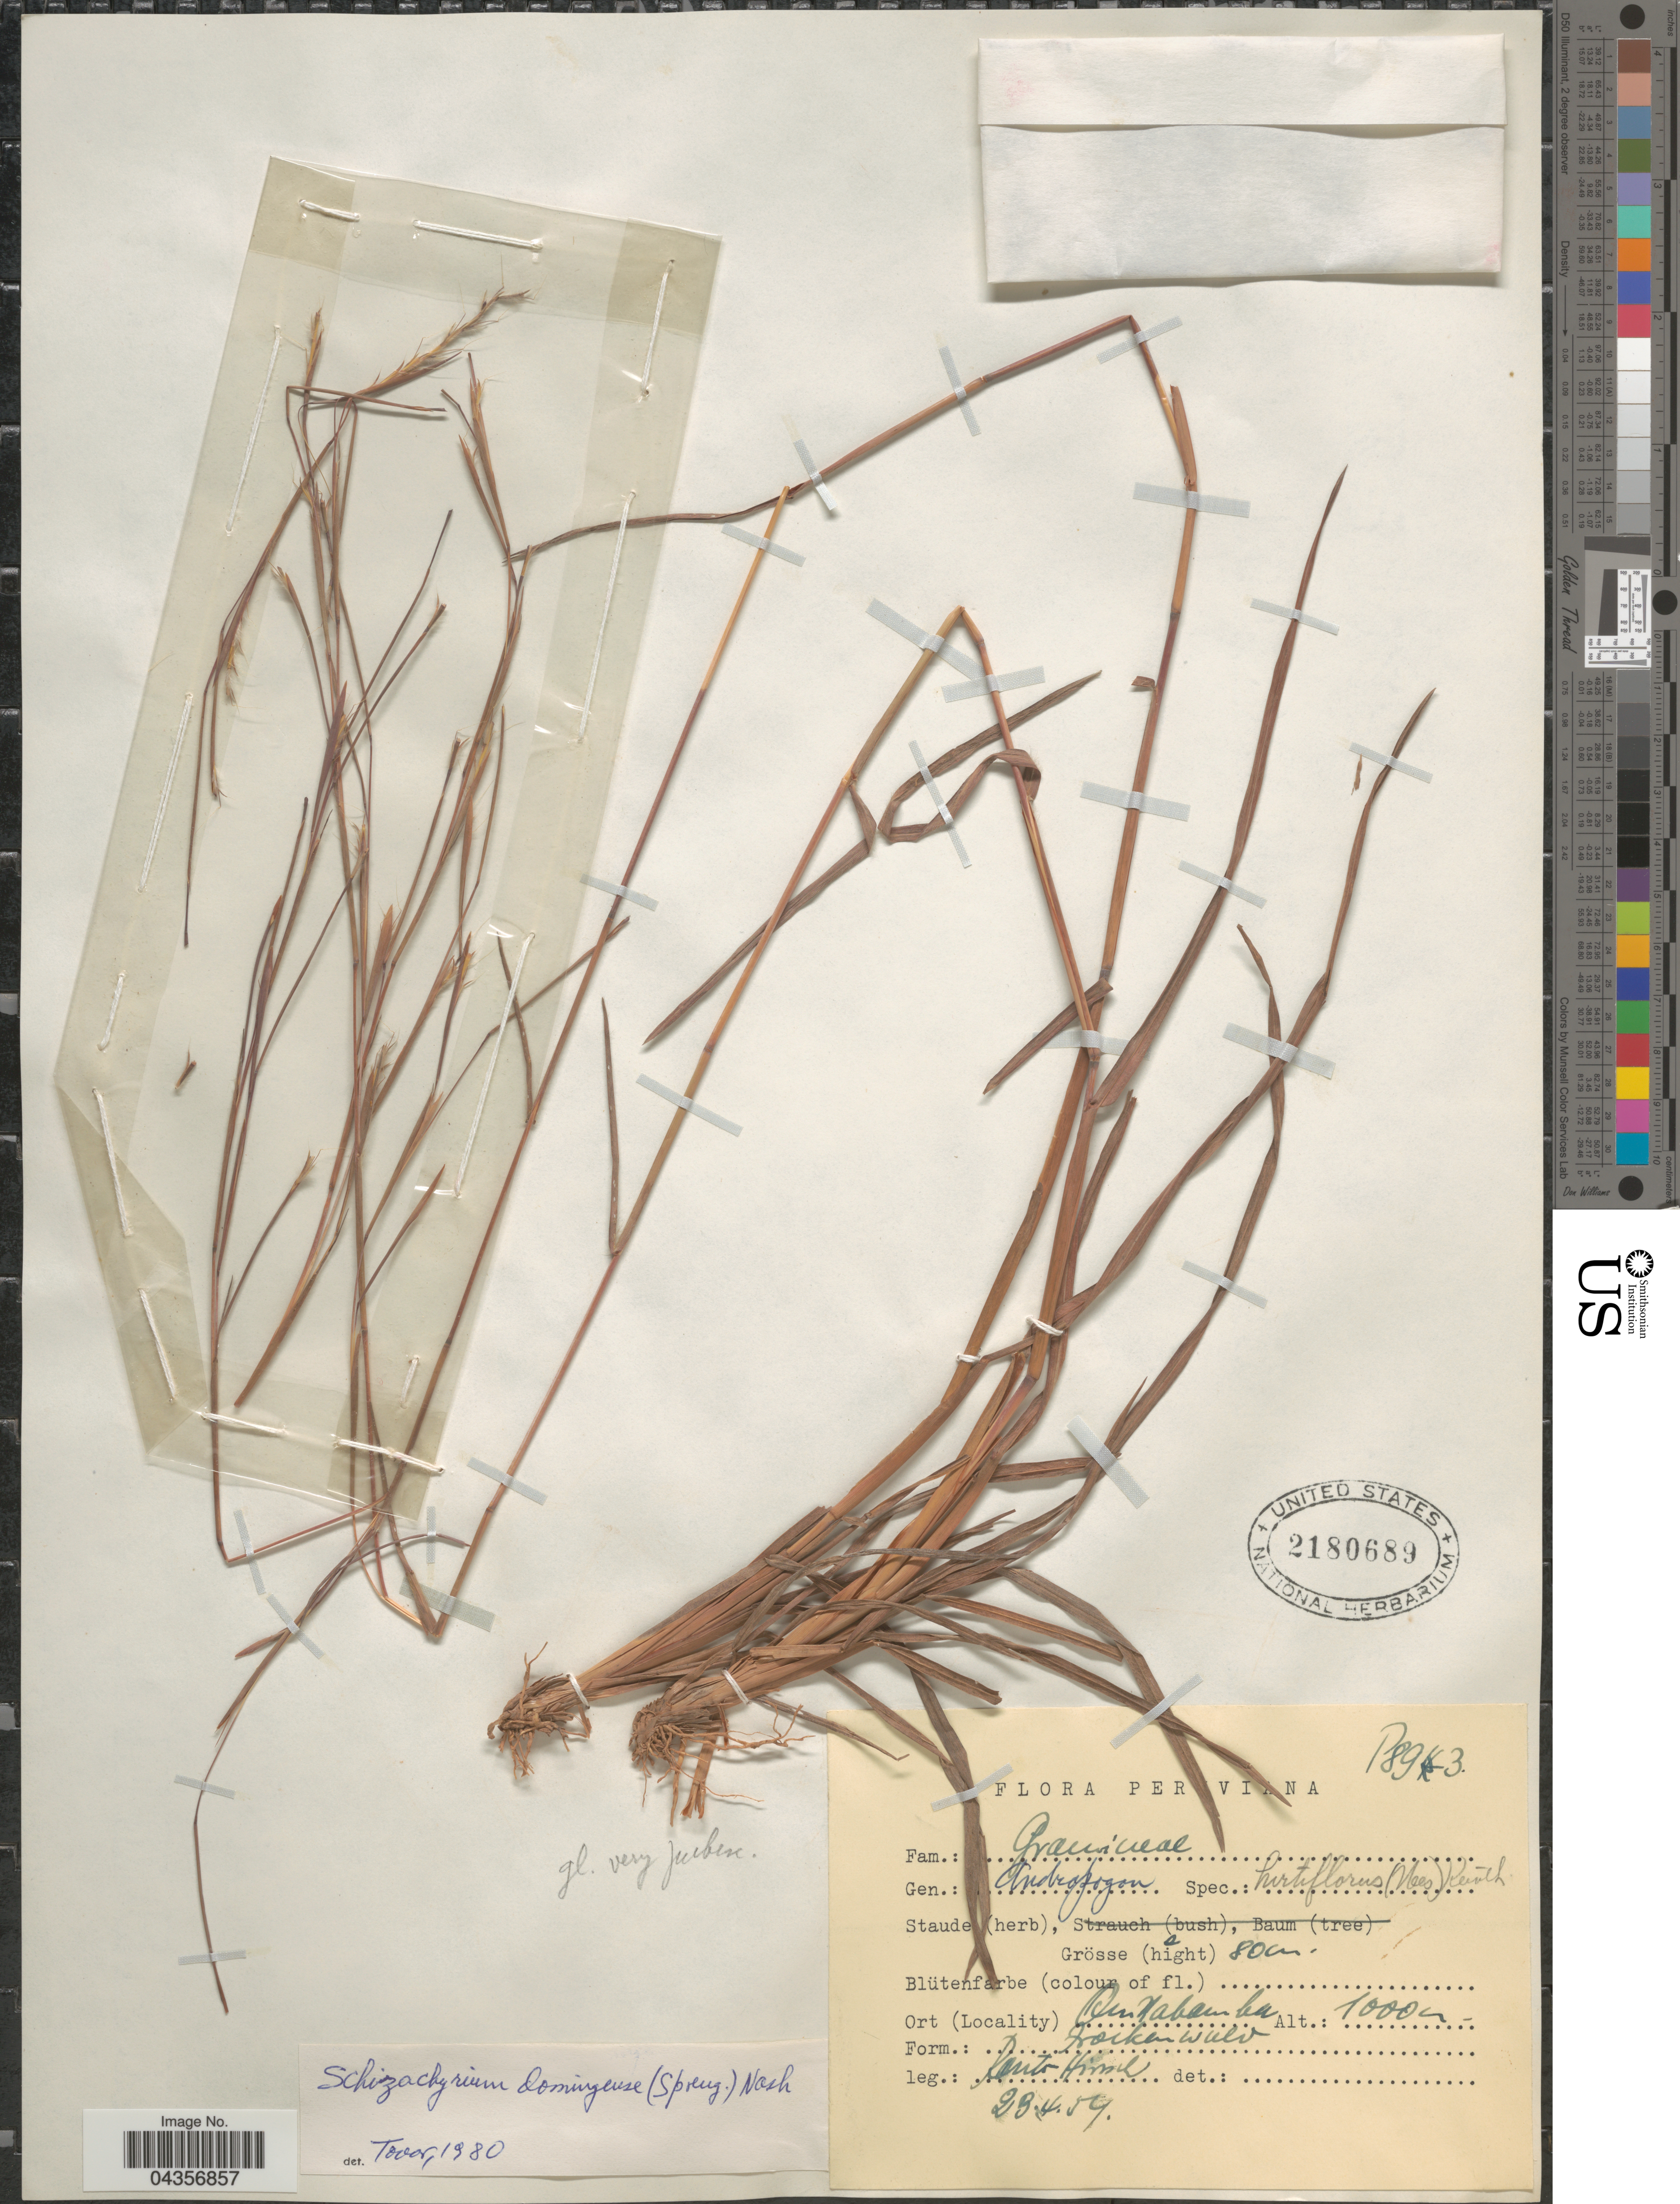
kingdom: Plantae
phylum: Tracheophyta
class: Liliopsida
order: Poales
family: Poaceae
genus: Schizachyrium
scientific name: Schizachyrium sanguineum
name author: (Retz.) Alston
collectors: -. Rauh & Hirsch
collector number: P8943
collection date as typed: Transcribed d/m/y: 23/4/54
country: Peru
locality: Antabamba.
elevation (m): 1000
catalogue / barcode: US 2180689